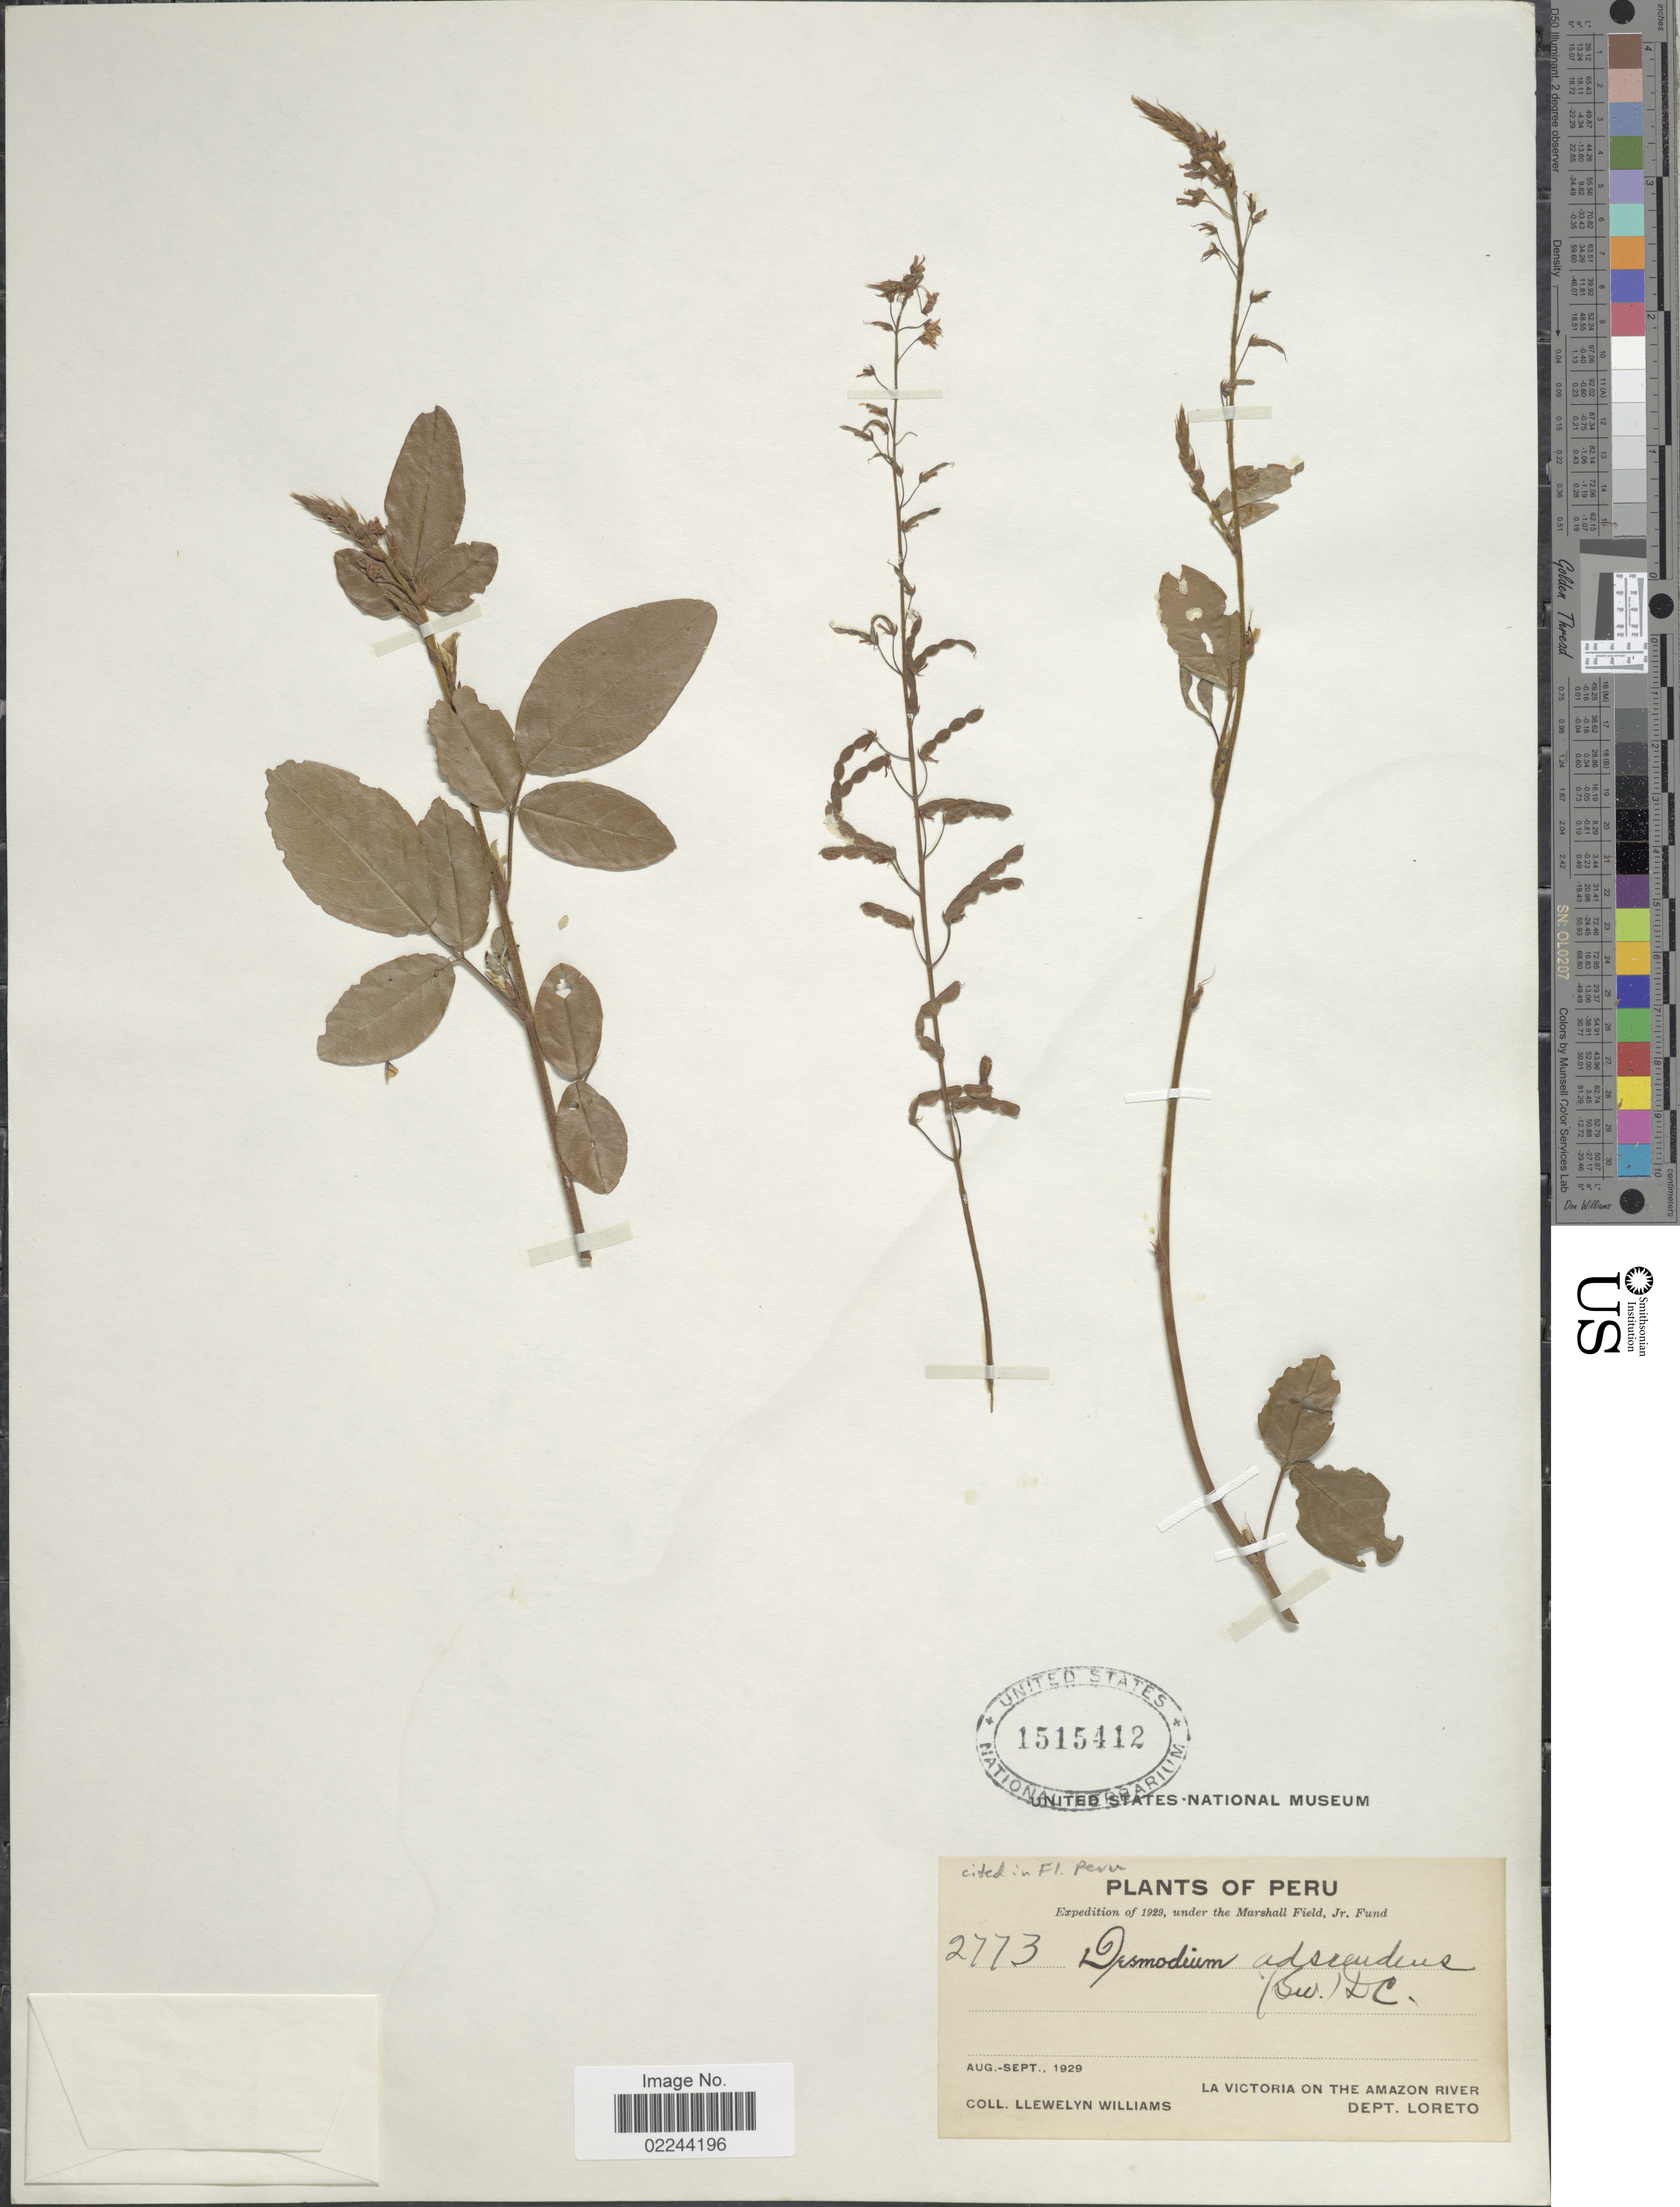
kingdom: Plantae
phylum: Tracheophyta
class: Magnoliopsida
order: Fabales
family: Fabaceae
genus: Grona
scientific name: Grona adscendens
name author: (Sw.) H. Ohashi & K. Ohashi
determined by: Strong, Mark T., (BOT), Smithsonian Institution - National Museum of Natural History (UNITED STATES)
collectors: Ll. Williams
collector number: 2773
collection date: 1929-08/1929-09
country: Peru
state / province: Loreto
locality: La Victoria on The Amazon River, Dept. Loreto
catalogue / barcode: US 1515412